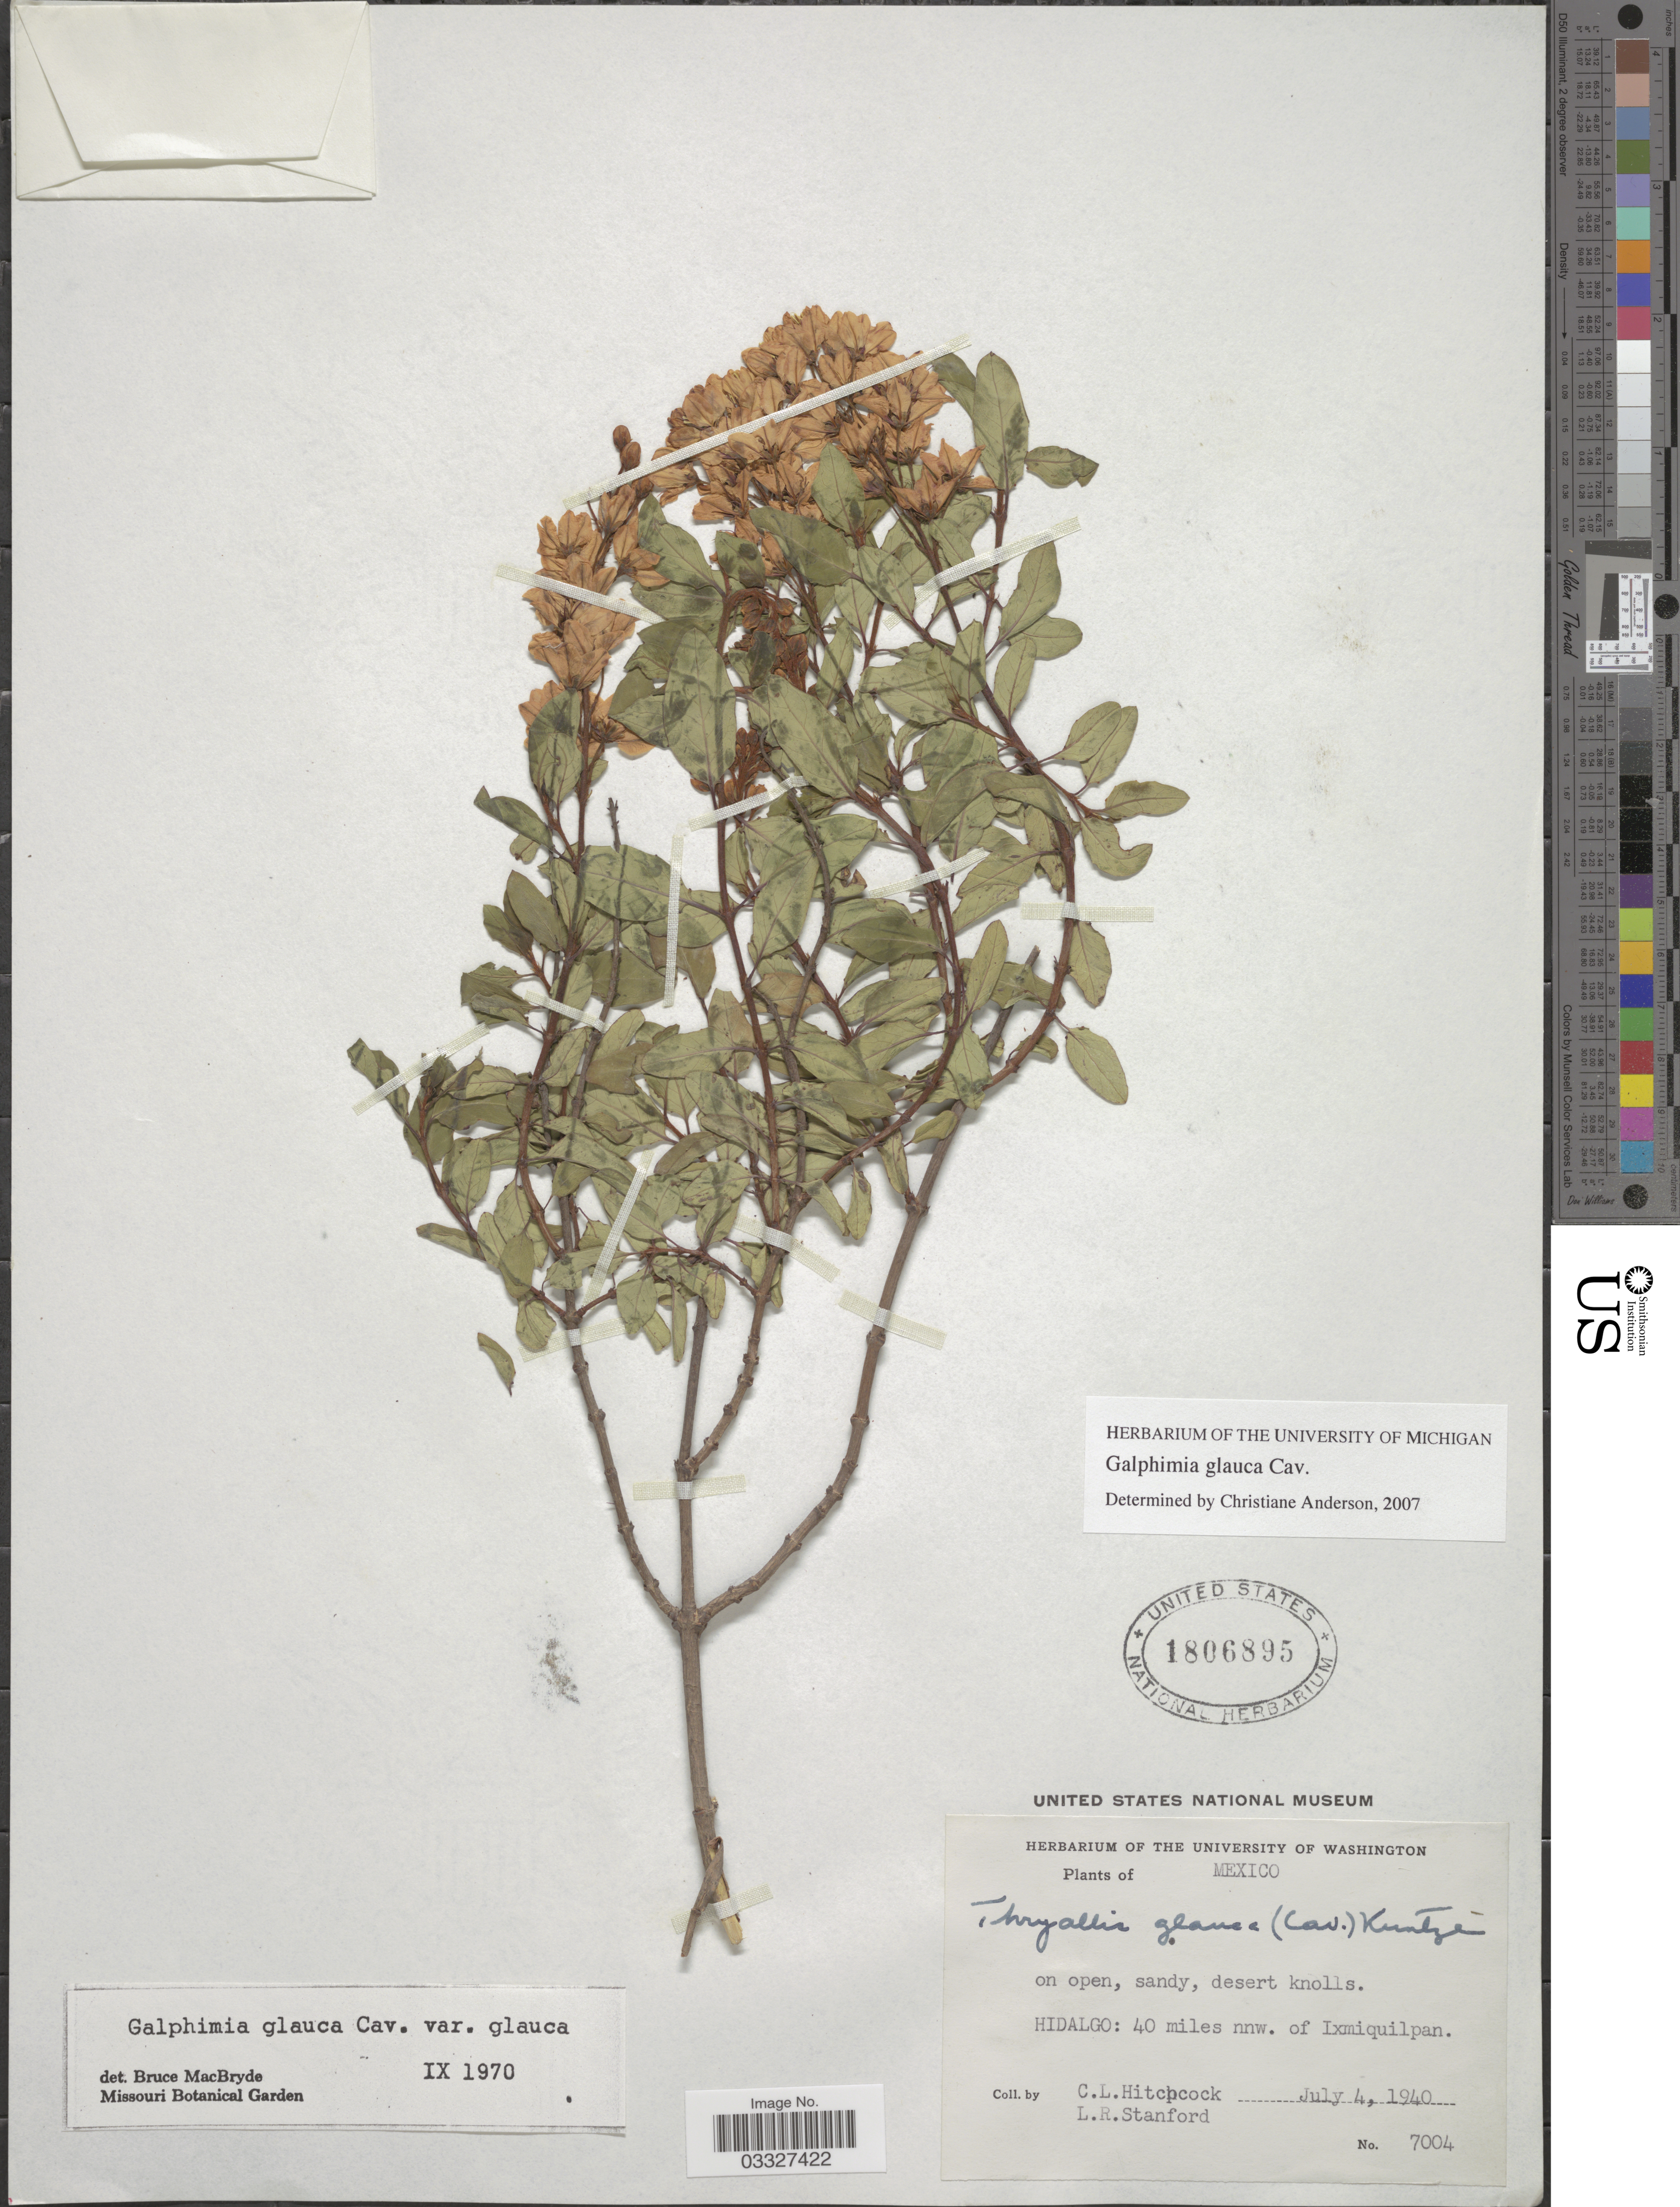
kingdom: Plantae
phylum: Tracheophyta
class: Magnoliopsida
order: Malpighiales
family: Malpighiaceae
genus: Galphimia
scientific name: Galphimia glauca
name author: Cav.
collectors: C. L. Hitchcock & L. R. Stanford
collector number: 7004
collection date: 1940-07-04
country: Mexico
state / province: Hidalgo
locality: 40 miles nnw. of Ixmiquilpan.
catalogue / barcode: US 1806895